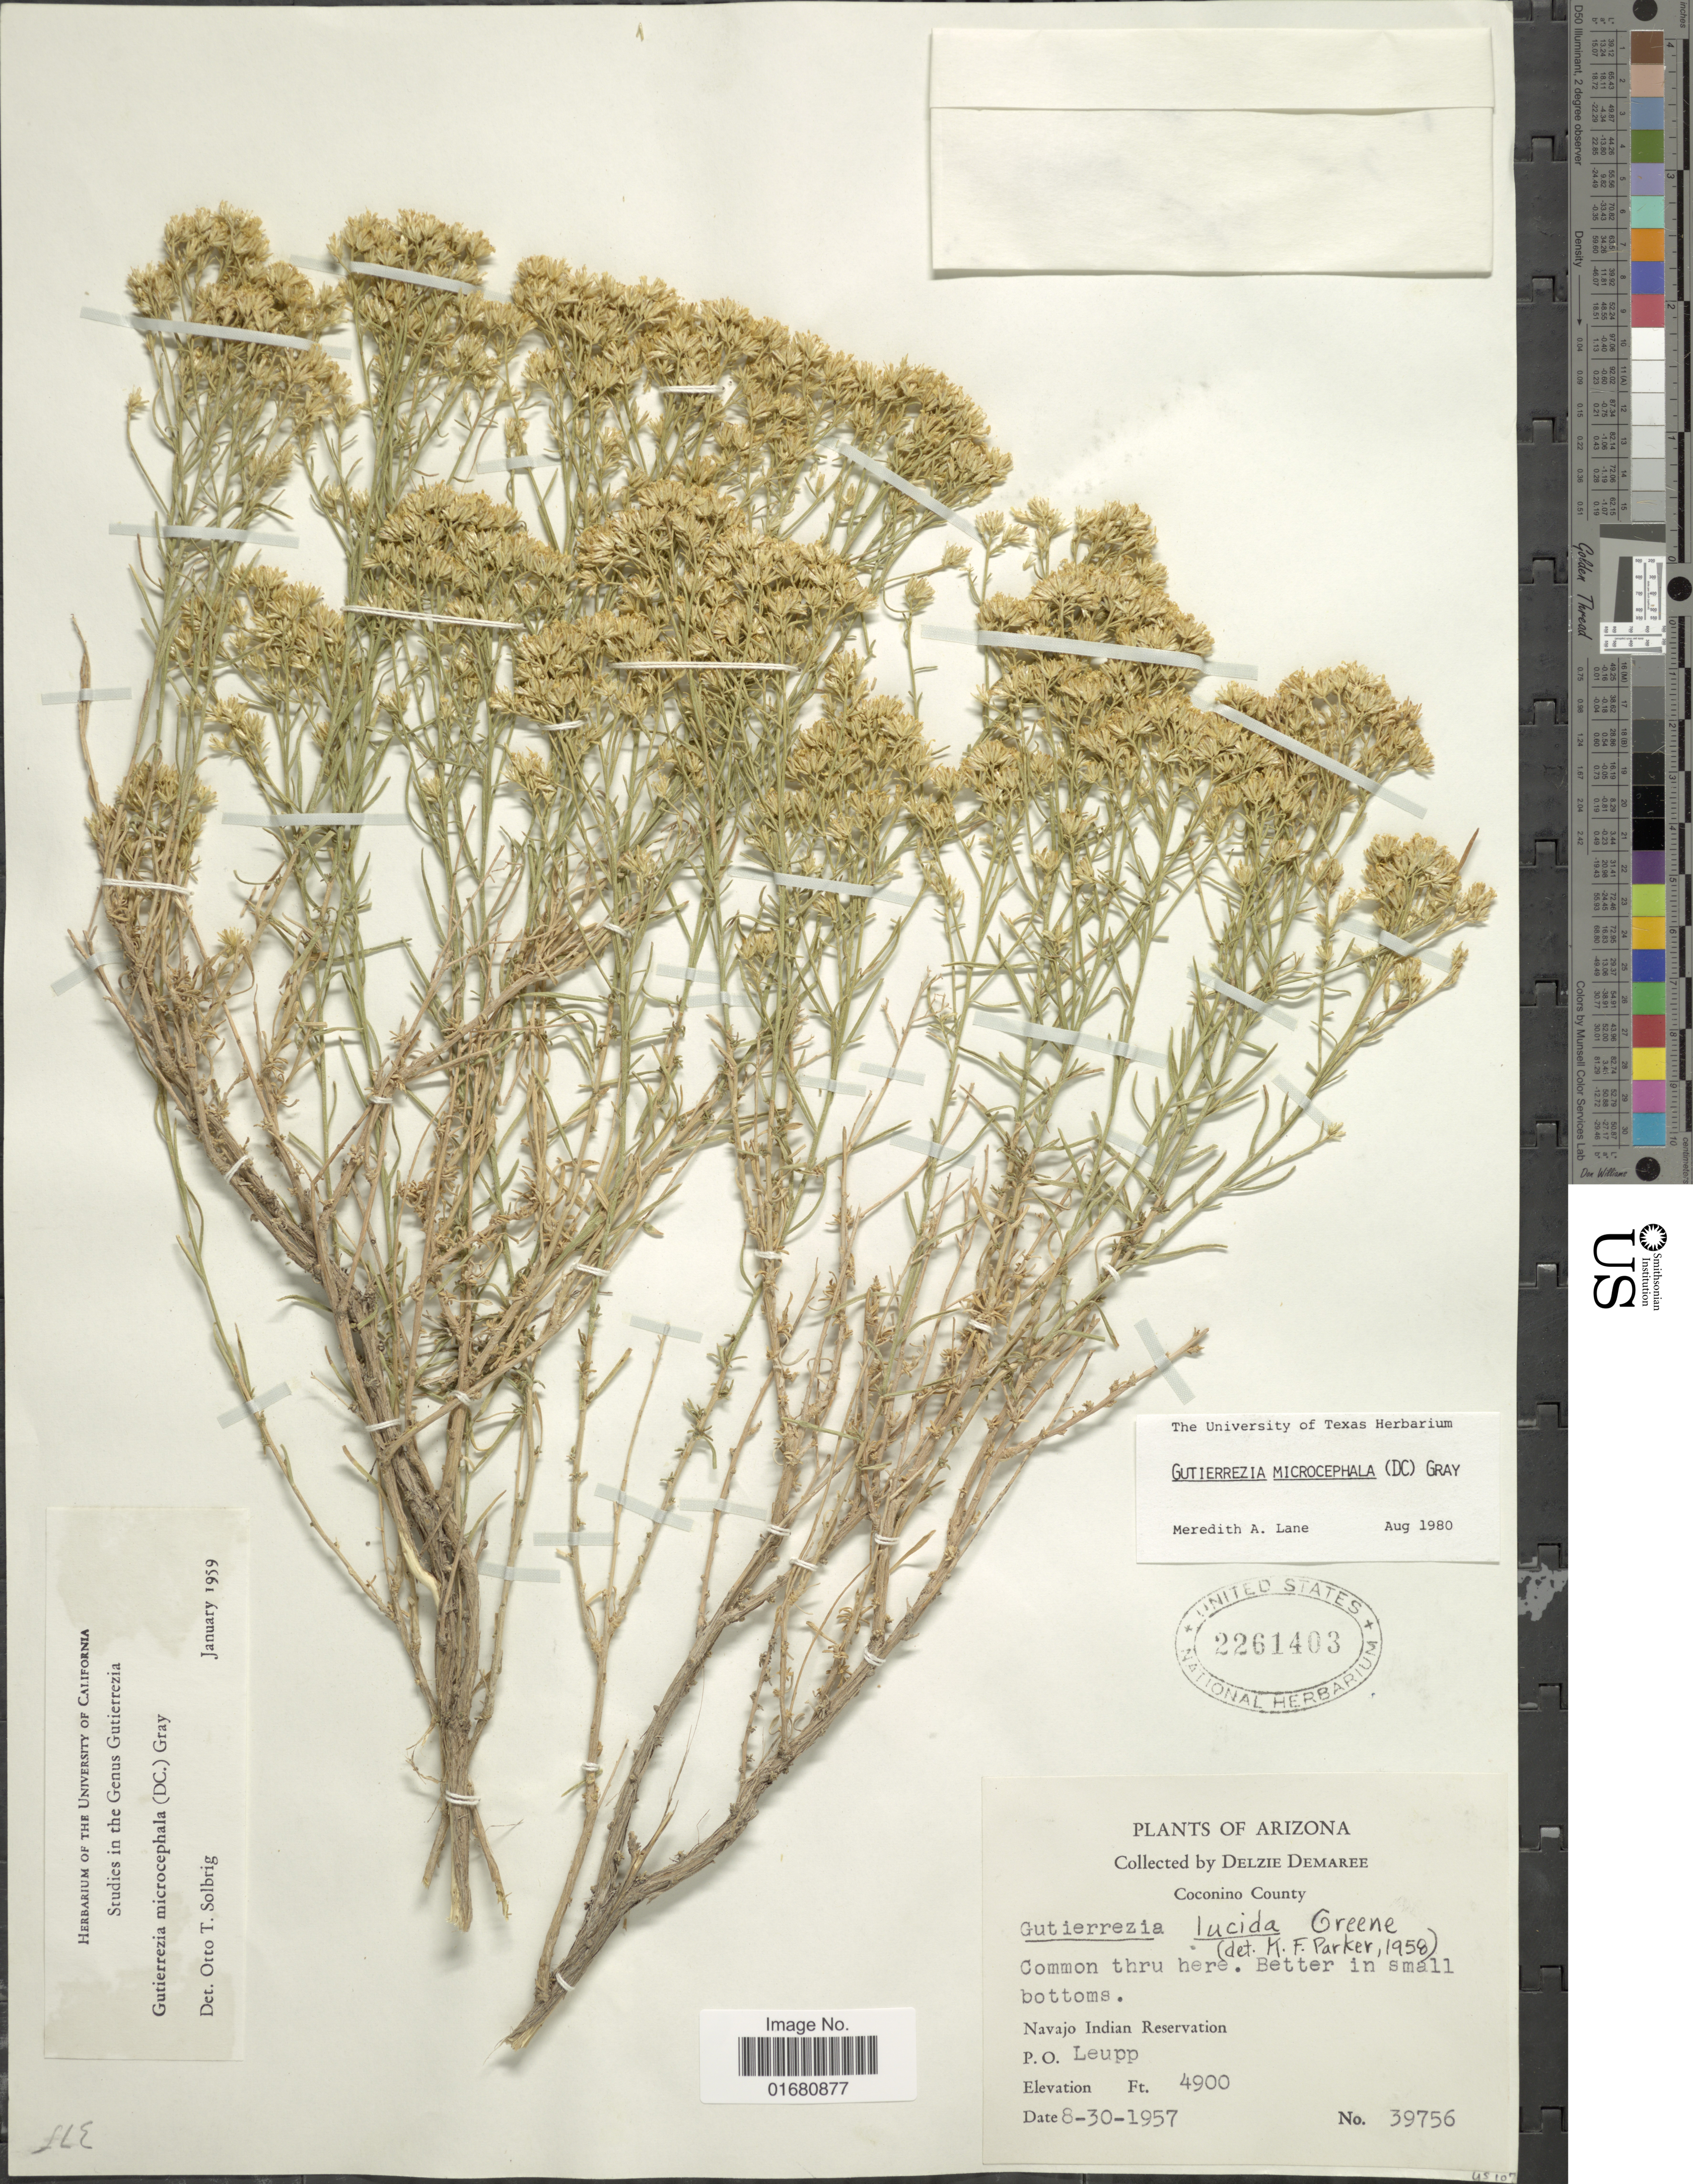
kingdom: Plantae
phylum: Tracheophyta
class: Magnoliopsida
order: Asterales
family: Asteraceae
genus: Gutierrezia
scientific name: Gutierrezia microcephala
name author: (DC.) A. Gray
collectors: D. Demaree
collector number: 39756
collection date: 1957-08-30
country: United States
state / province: Arizona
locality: Navajo Indian Reservation, Coconino County, P.O. Leupp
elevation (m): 1494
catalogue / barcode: US 2261403